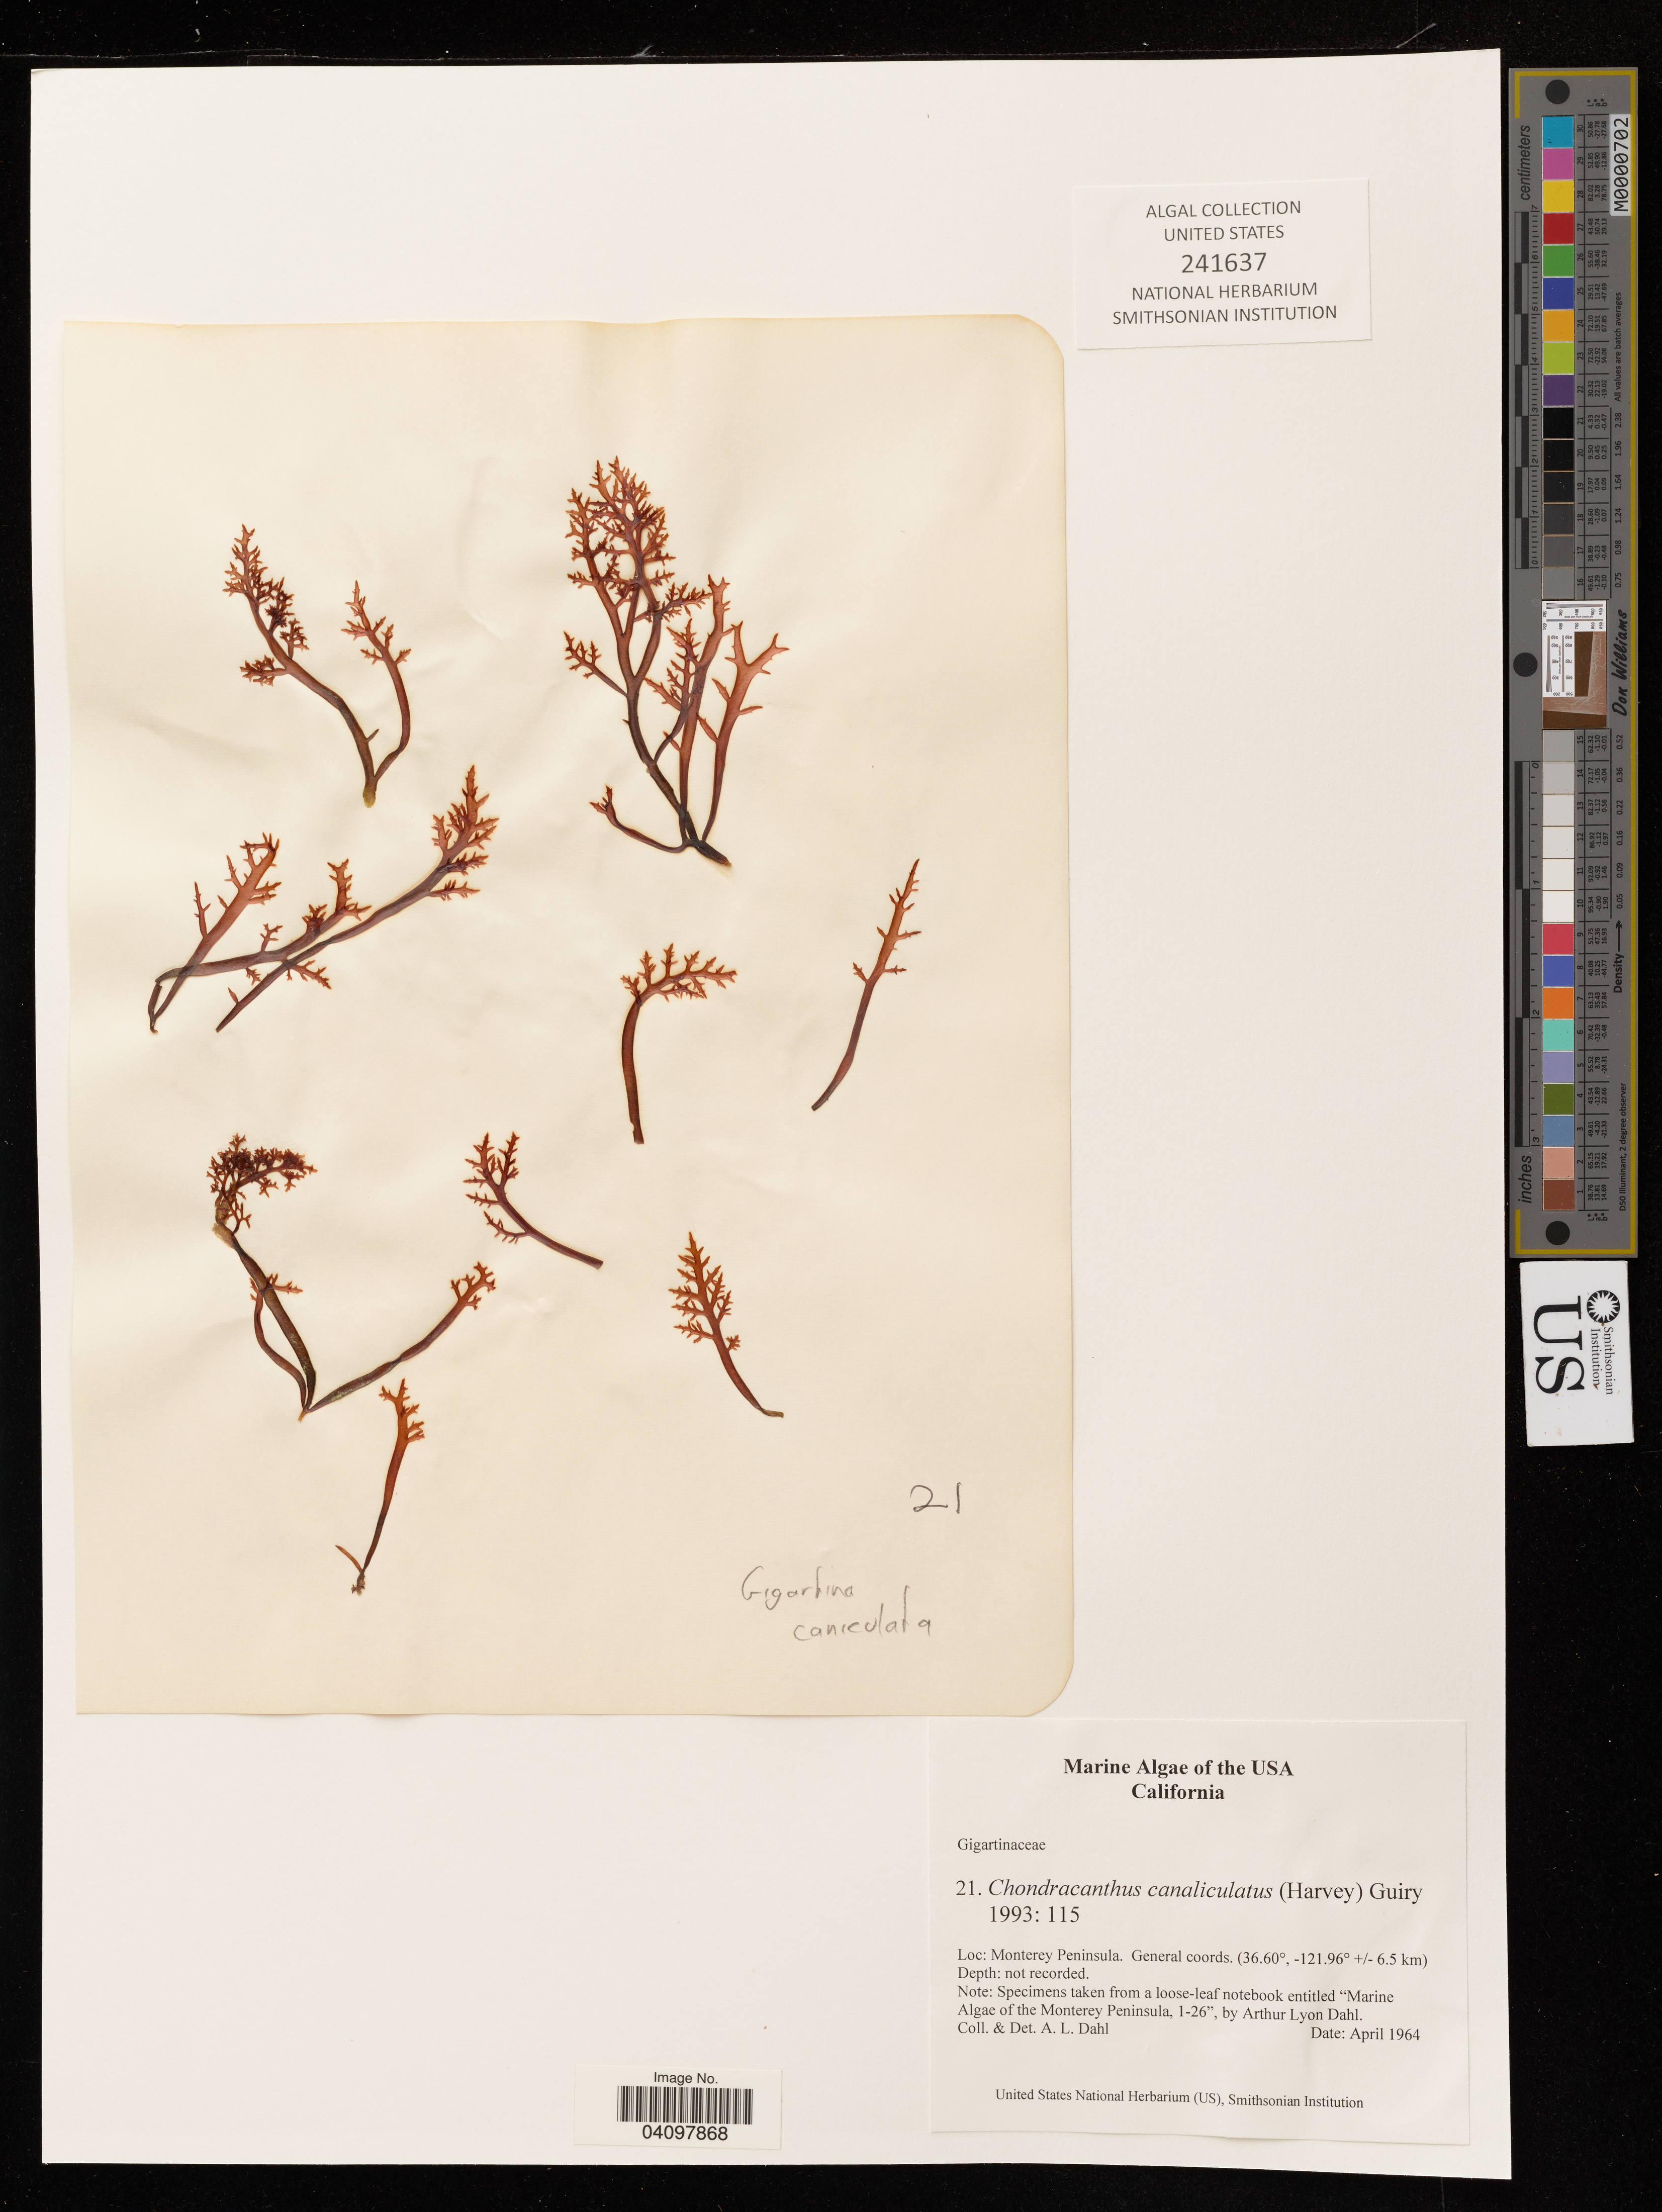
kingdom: Plantae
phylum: Rhodophyta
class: Florideophyceae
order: Gigartinales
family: Gigartinaceae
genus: Chondracanthus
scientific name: Chondracanthus canaliculatus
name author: (Harv.) Guiry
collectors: A. Dahl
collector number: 21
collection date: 1964-04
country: United States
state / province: California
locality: Monterey Peninsula. +/- 6.5 km.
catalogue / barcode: US 241637